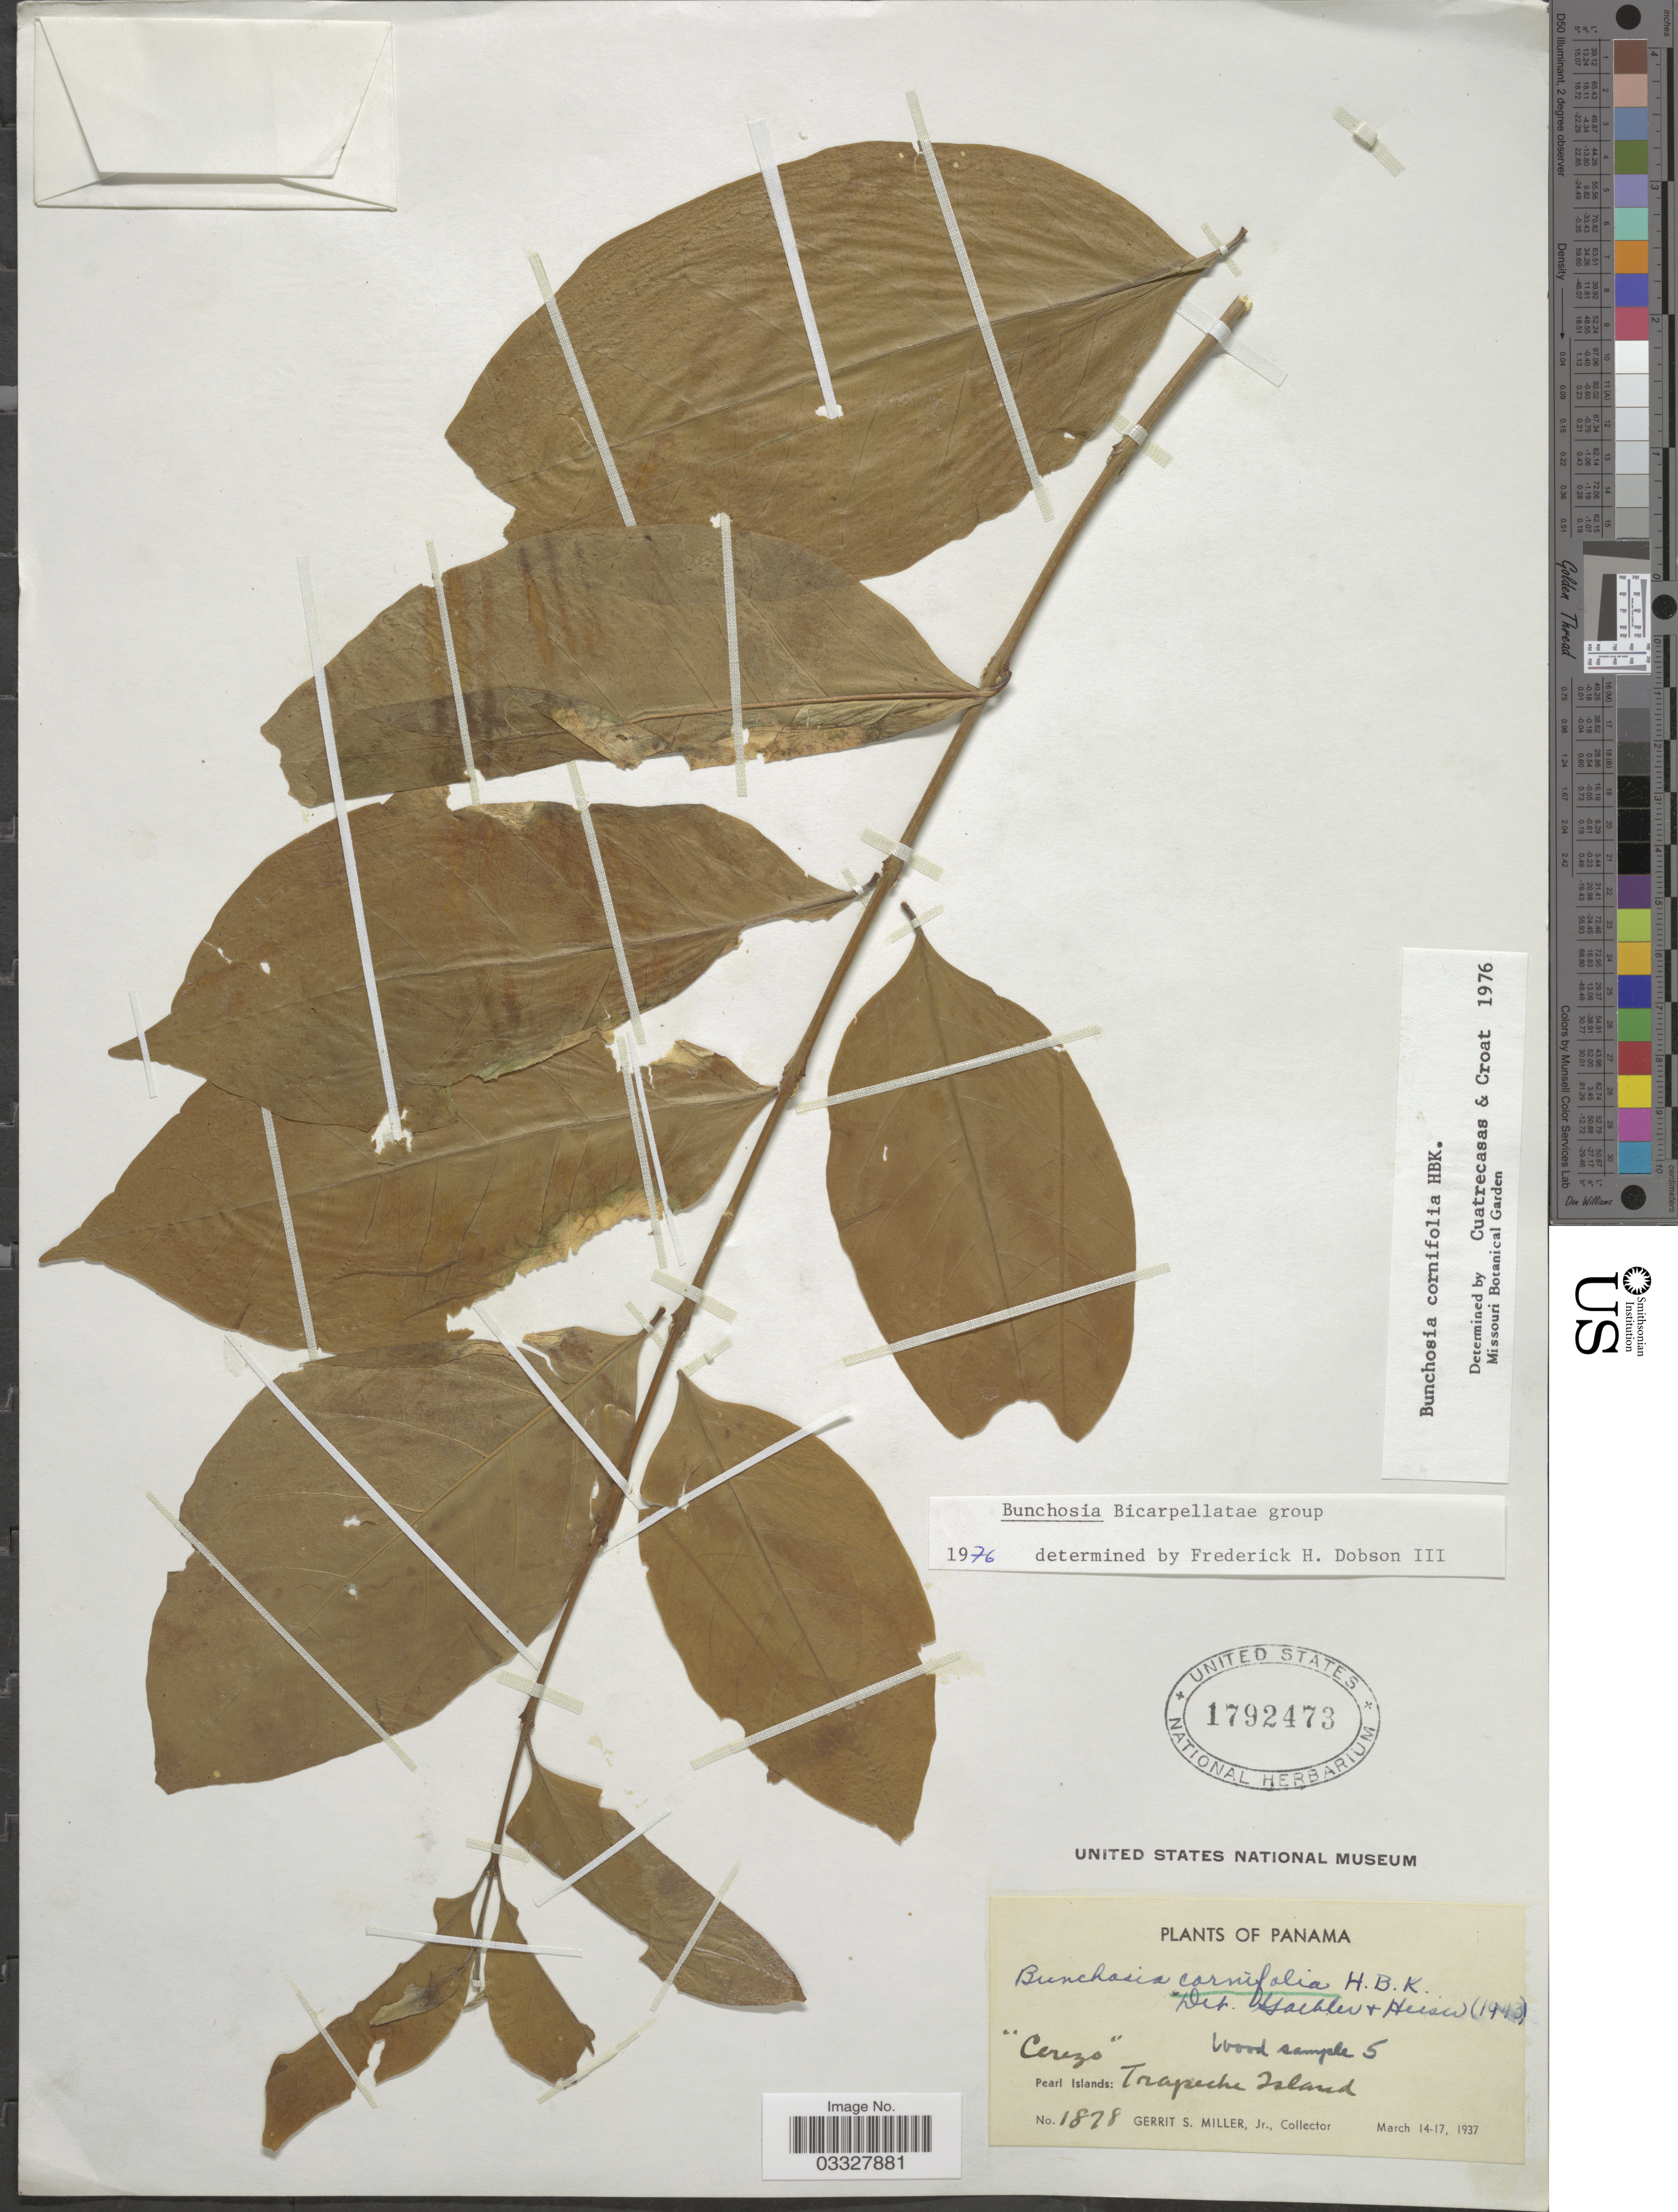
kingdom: Plantae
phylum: Tracheophyta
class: Magnoliopsida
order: Malpighiales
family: Malpighiaceae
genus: Bunchosia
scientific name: Bunchosia cornifolia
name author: Kunth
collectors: G. S. Miller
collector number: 1878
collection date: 1937-03-14/1937-03-17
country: Panama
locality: Pearl Islands: Trapeche Island.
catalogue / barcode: US 1792473